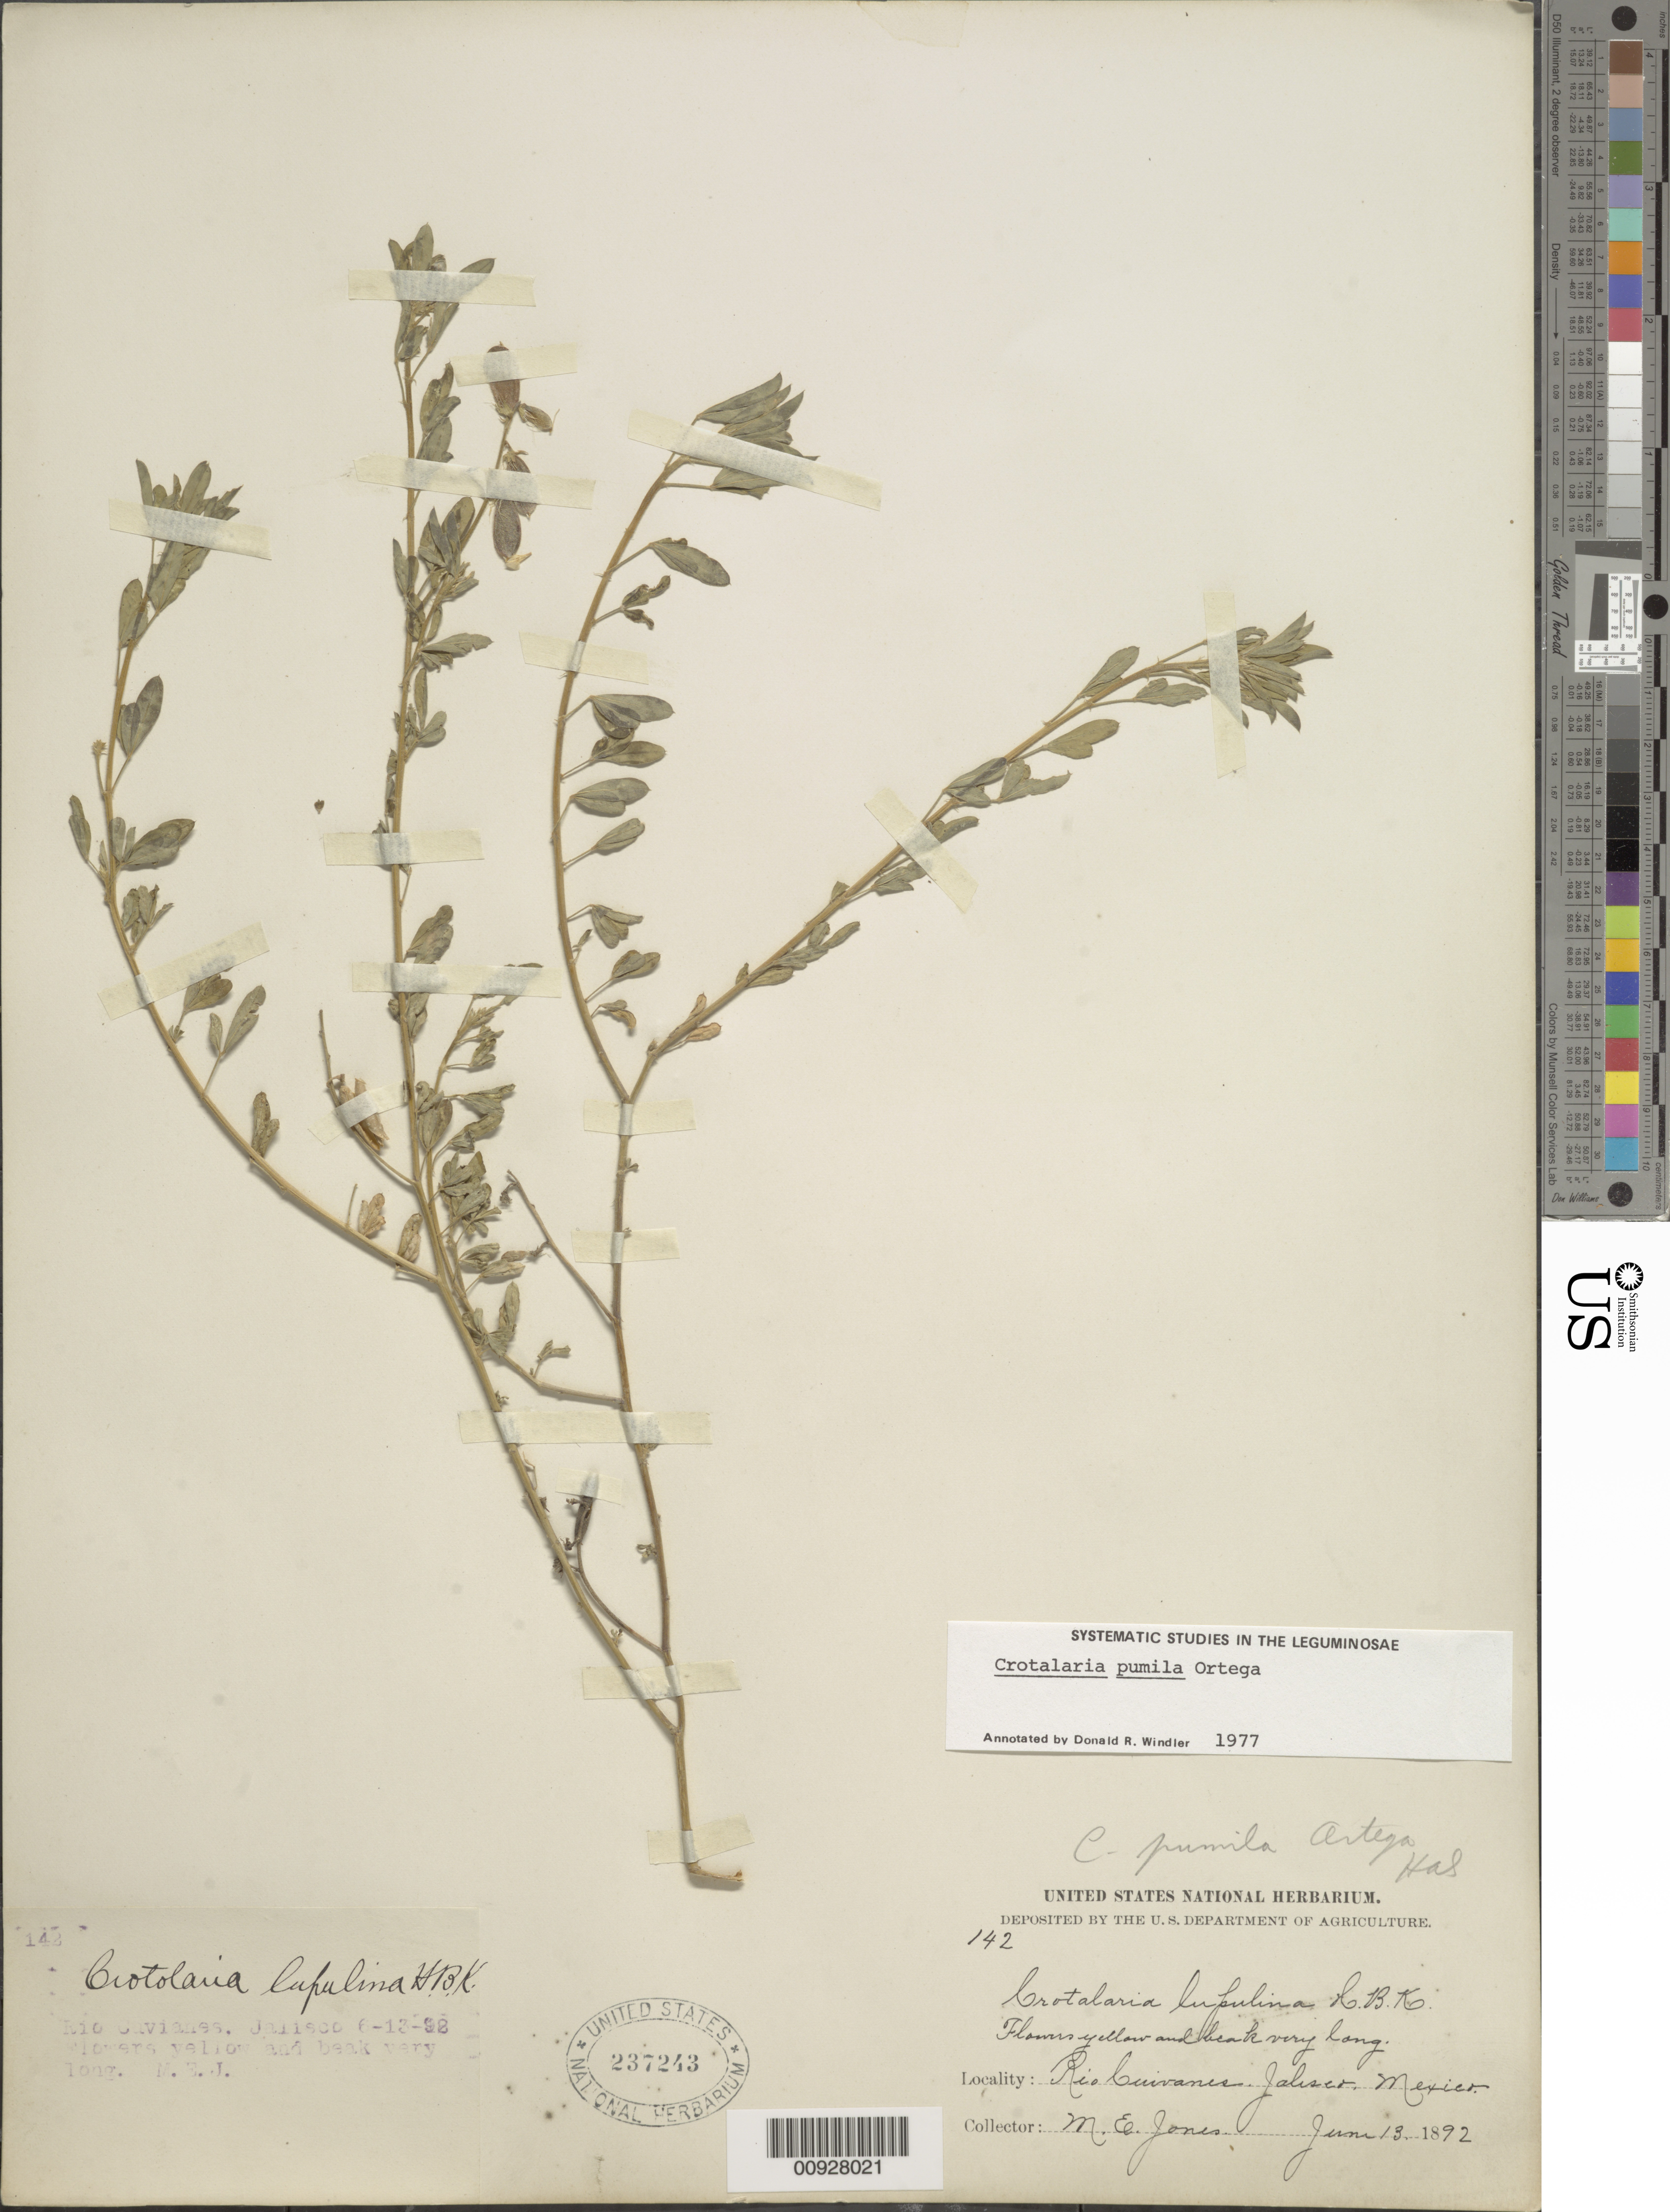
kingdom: Plantae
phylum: Tracheophyta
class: Magnoliopsida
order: Fabales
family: Fabaceae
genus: Crotalaria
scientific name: Crotalaria pumila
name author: Ortega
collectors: M. E. Jones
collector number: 142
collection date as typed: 13 Jun 1892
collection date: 1892-06-13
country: Mexico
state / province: Jalisco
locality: Río Cuvianes, Jalisco.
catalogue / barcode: US 237243